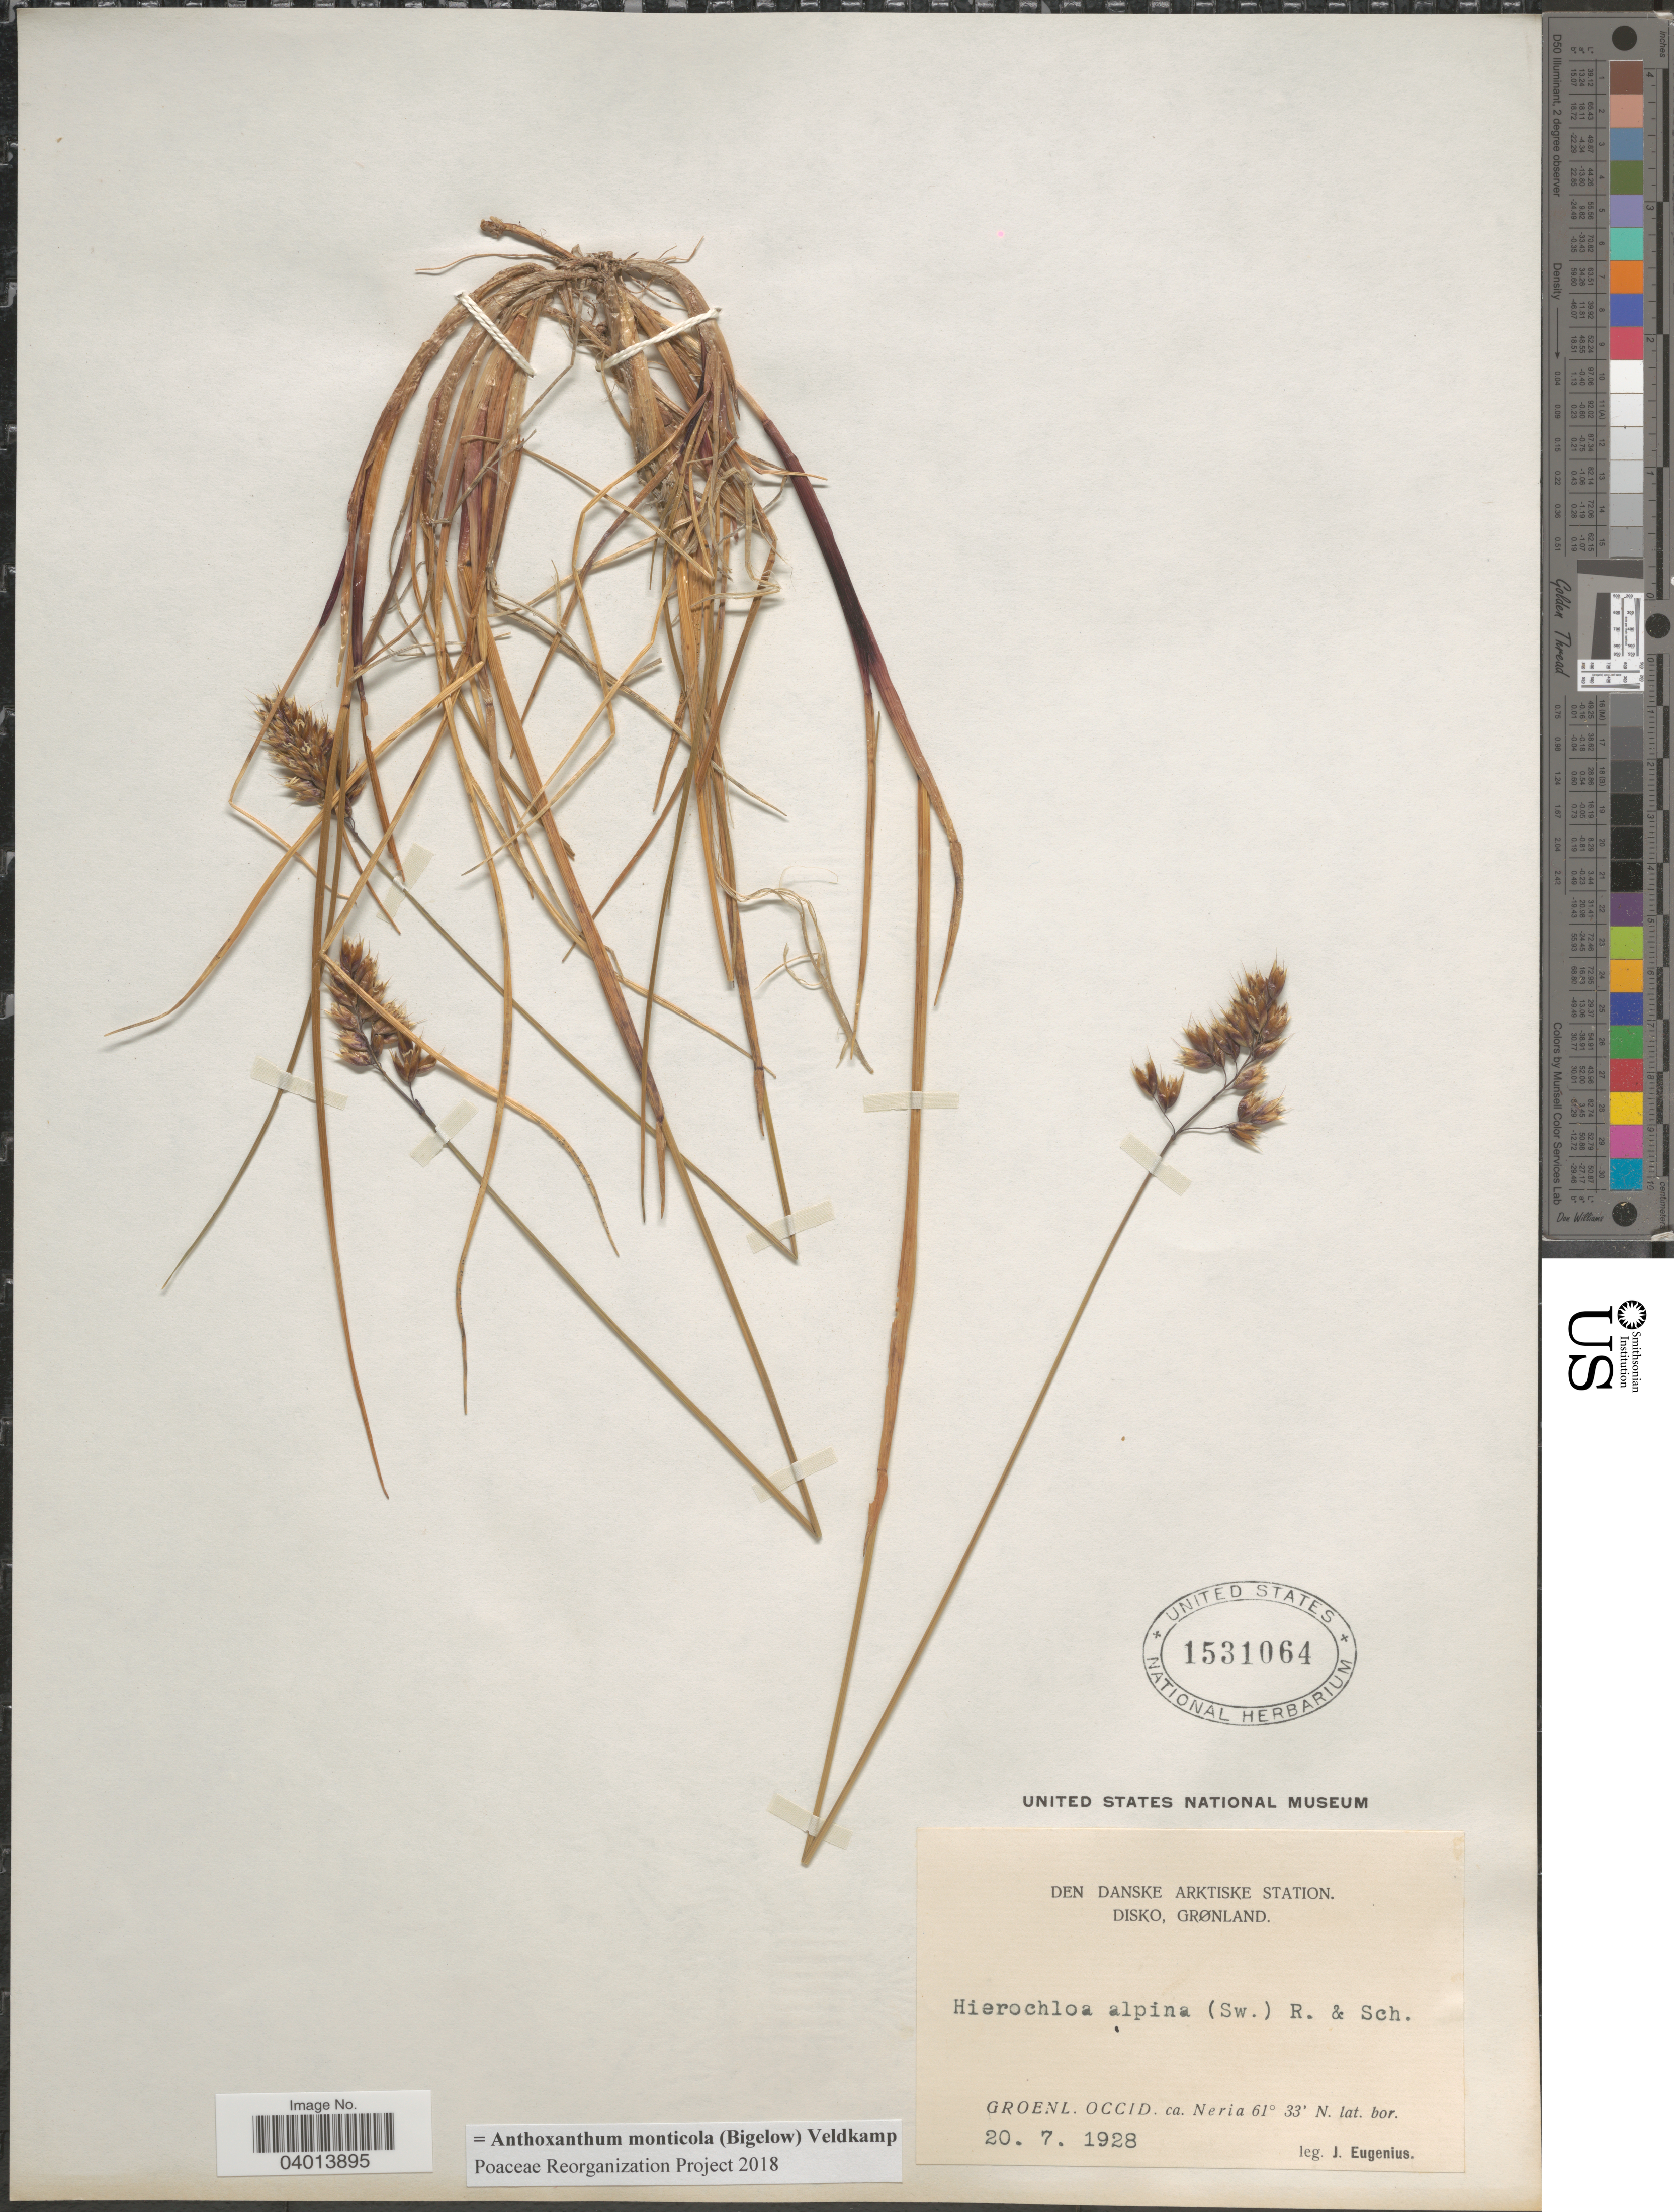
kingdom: Plantae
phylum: Tracheophyta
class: Liliopsida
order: Poales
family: Poaceae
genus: Anthoxanthum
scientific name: Anthoxanthum monticola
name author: (Bigelow) Veldkamp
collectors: J. Eugenius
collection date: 1928-07-20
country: Greenland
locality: Den Danske Arktiske Station. Disko, Grønland. Groenl. Occid. ca. Neria.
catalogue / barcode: US 1531064